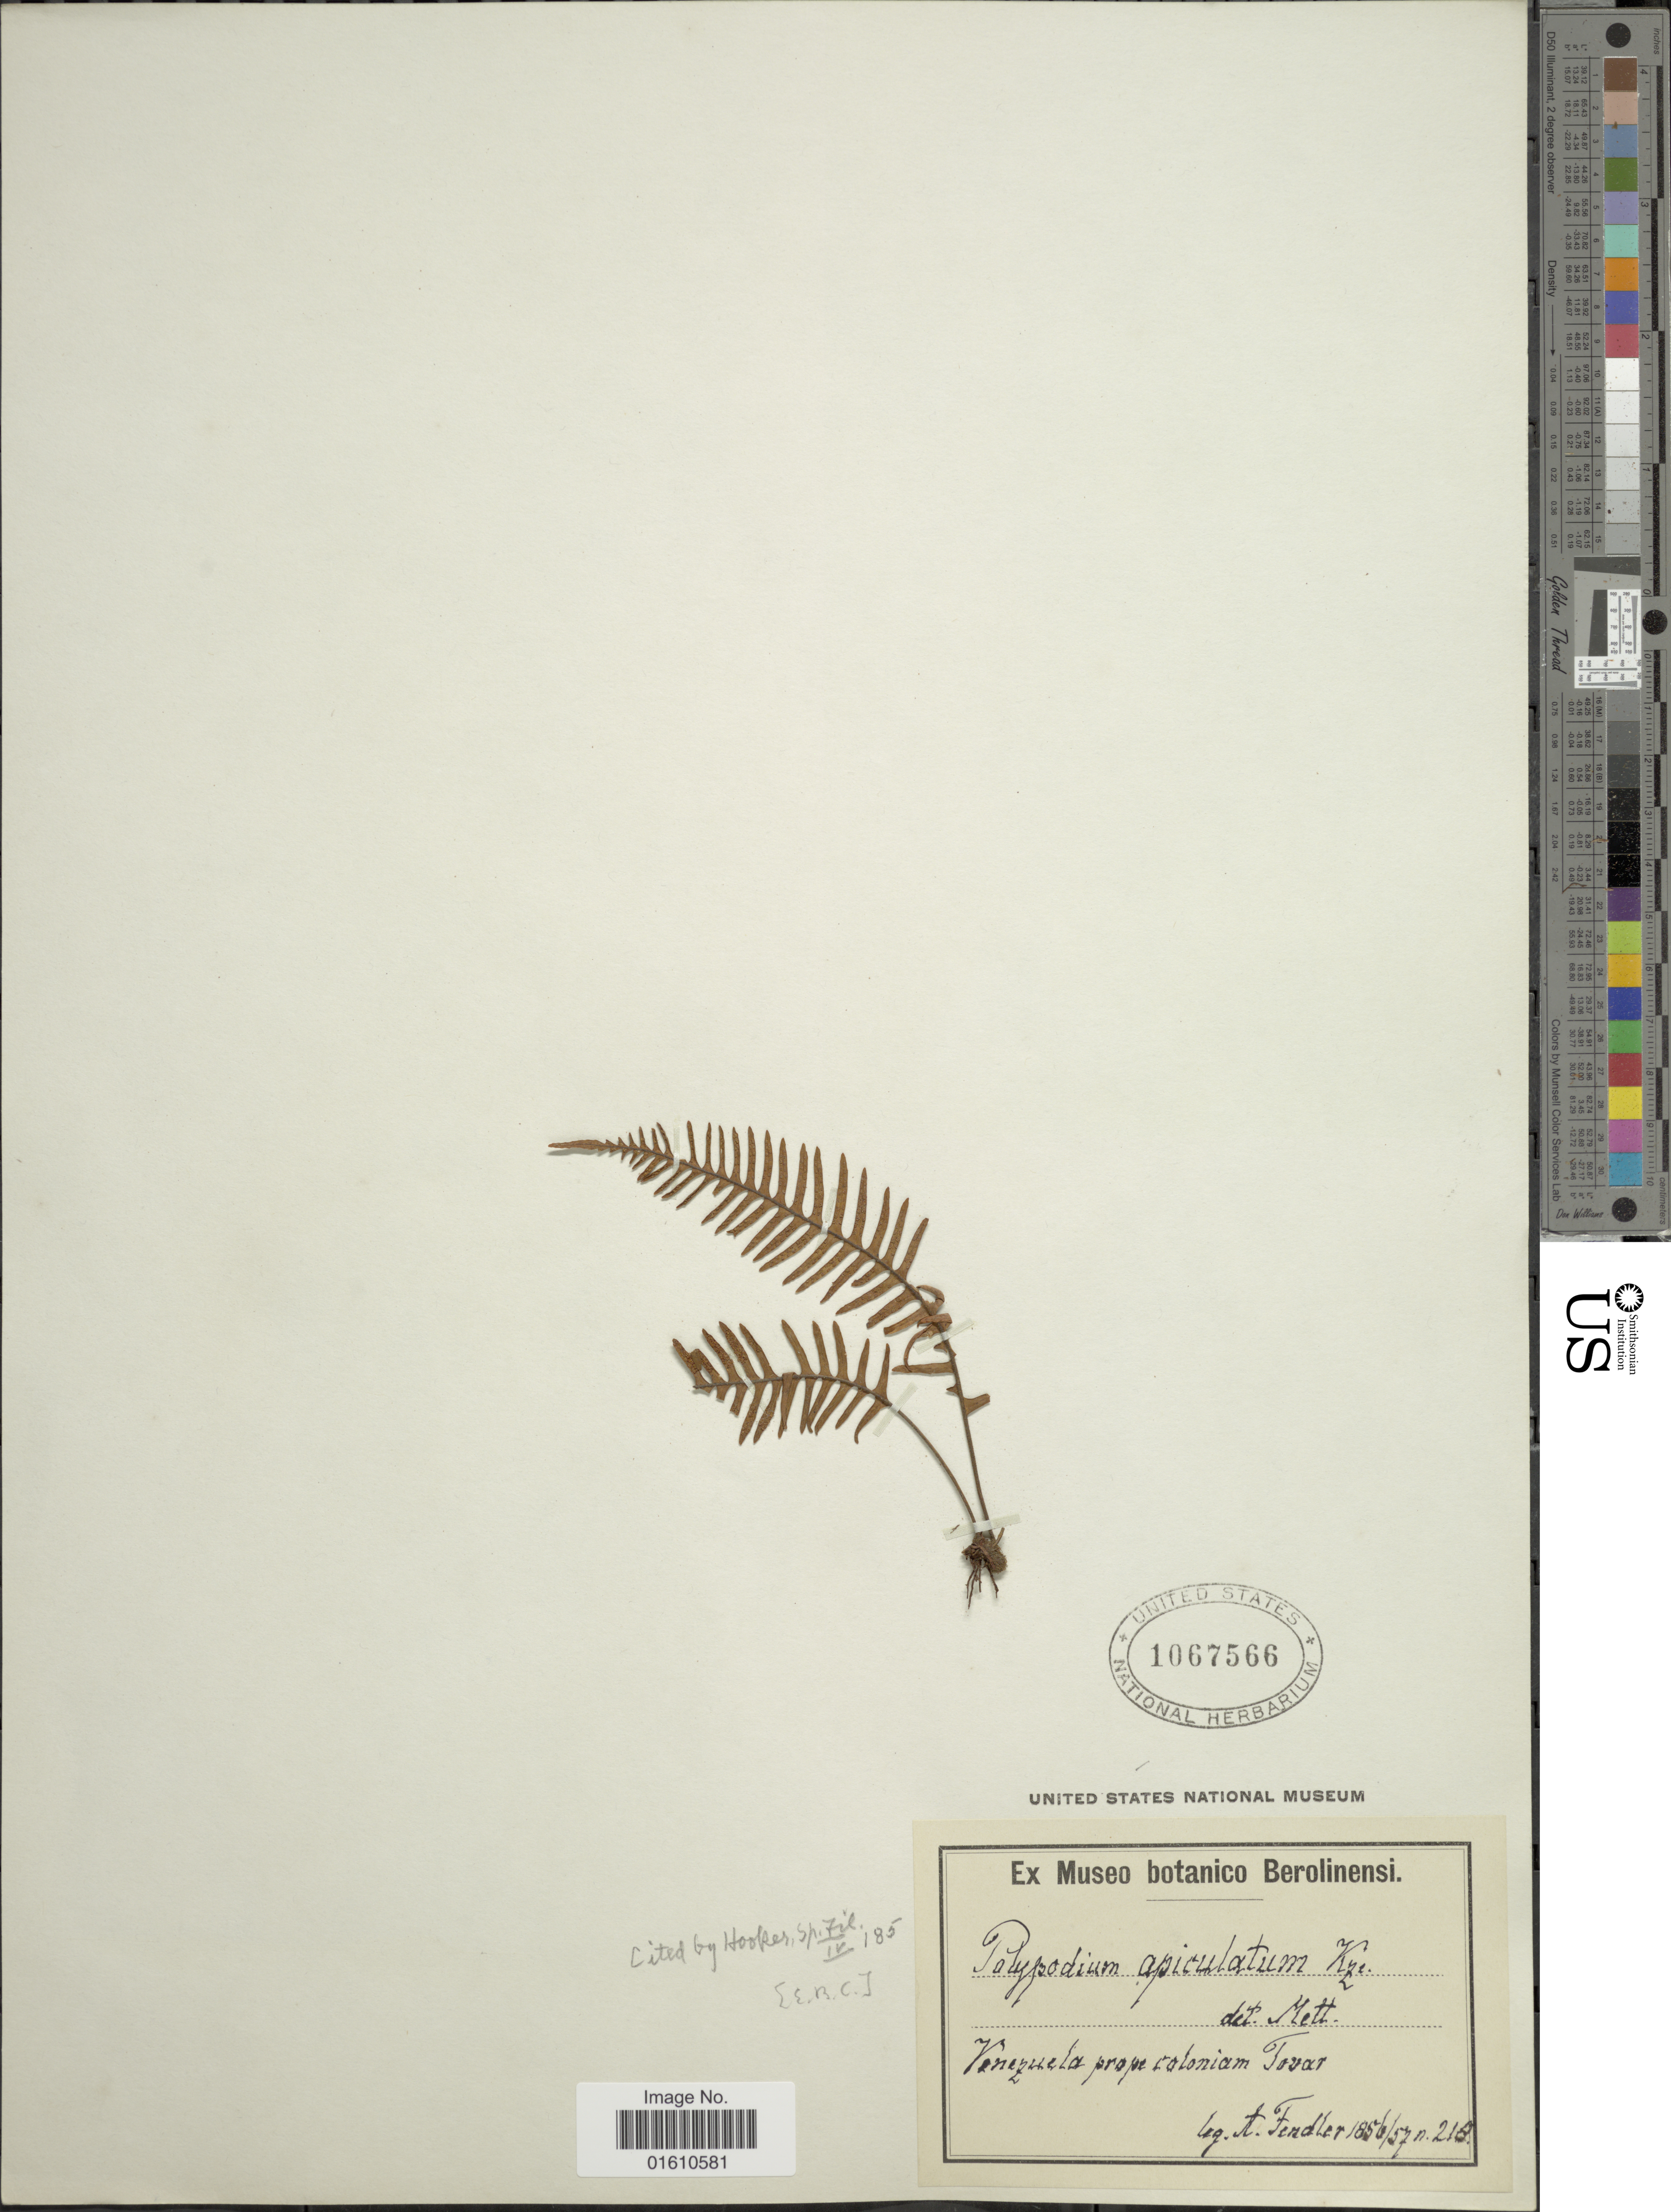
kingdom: Plantae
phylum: Tracheophyta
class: Polypodiopsida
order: Polypodiales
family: Polypodiaceae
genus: Lellingeria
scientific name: Lellingeria apiculata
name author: (Kunze ex Klotzsch) A.R. Sm. & R.C. Moran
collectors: A. Fendler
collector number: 218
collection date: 1856/1857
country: Venezuela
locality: Venezuela prope Coloniam Tovar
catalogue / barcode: US 1067566